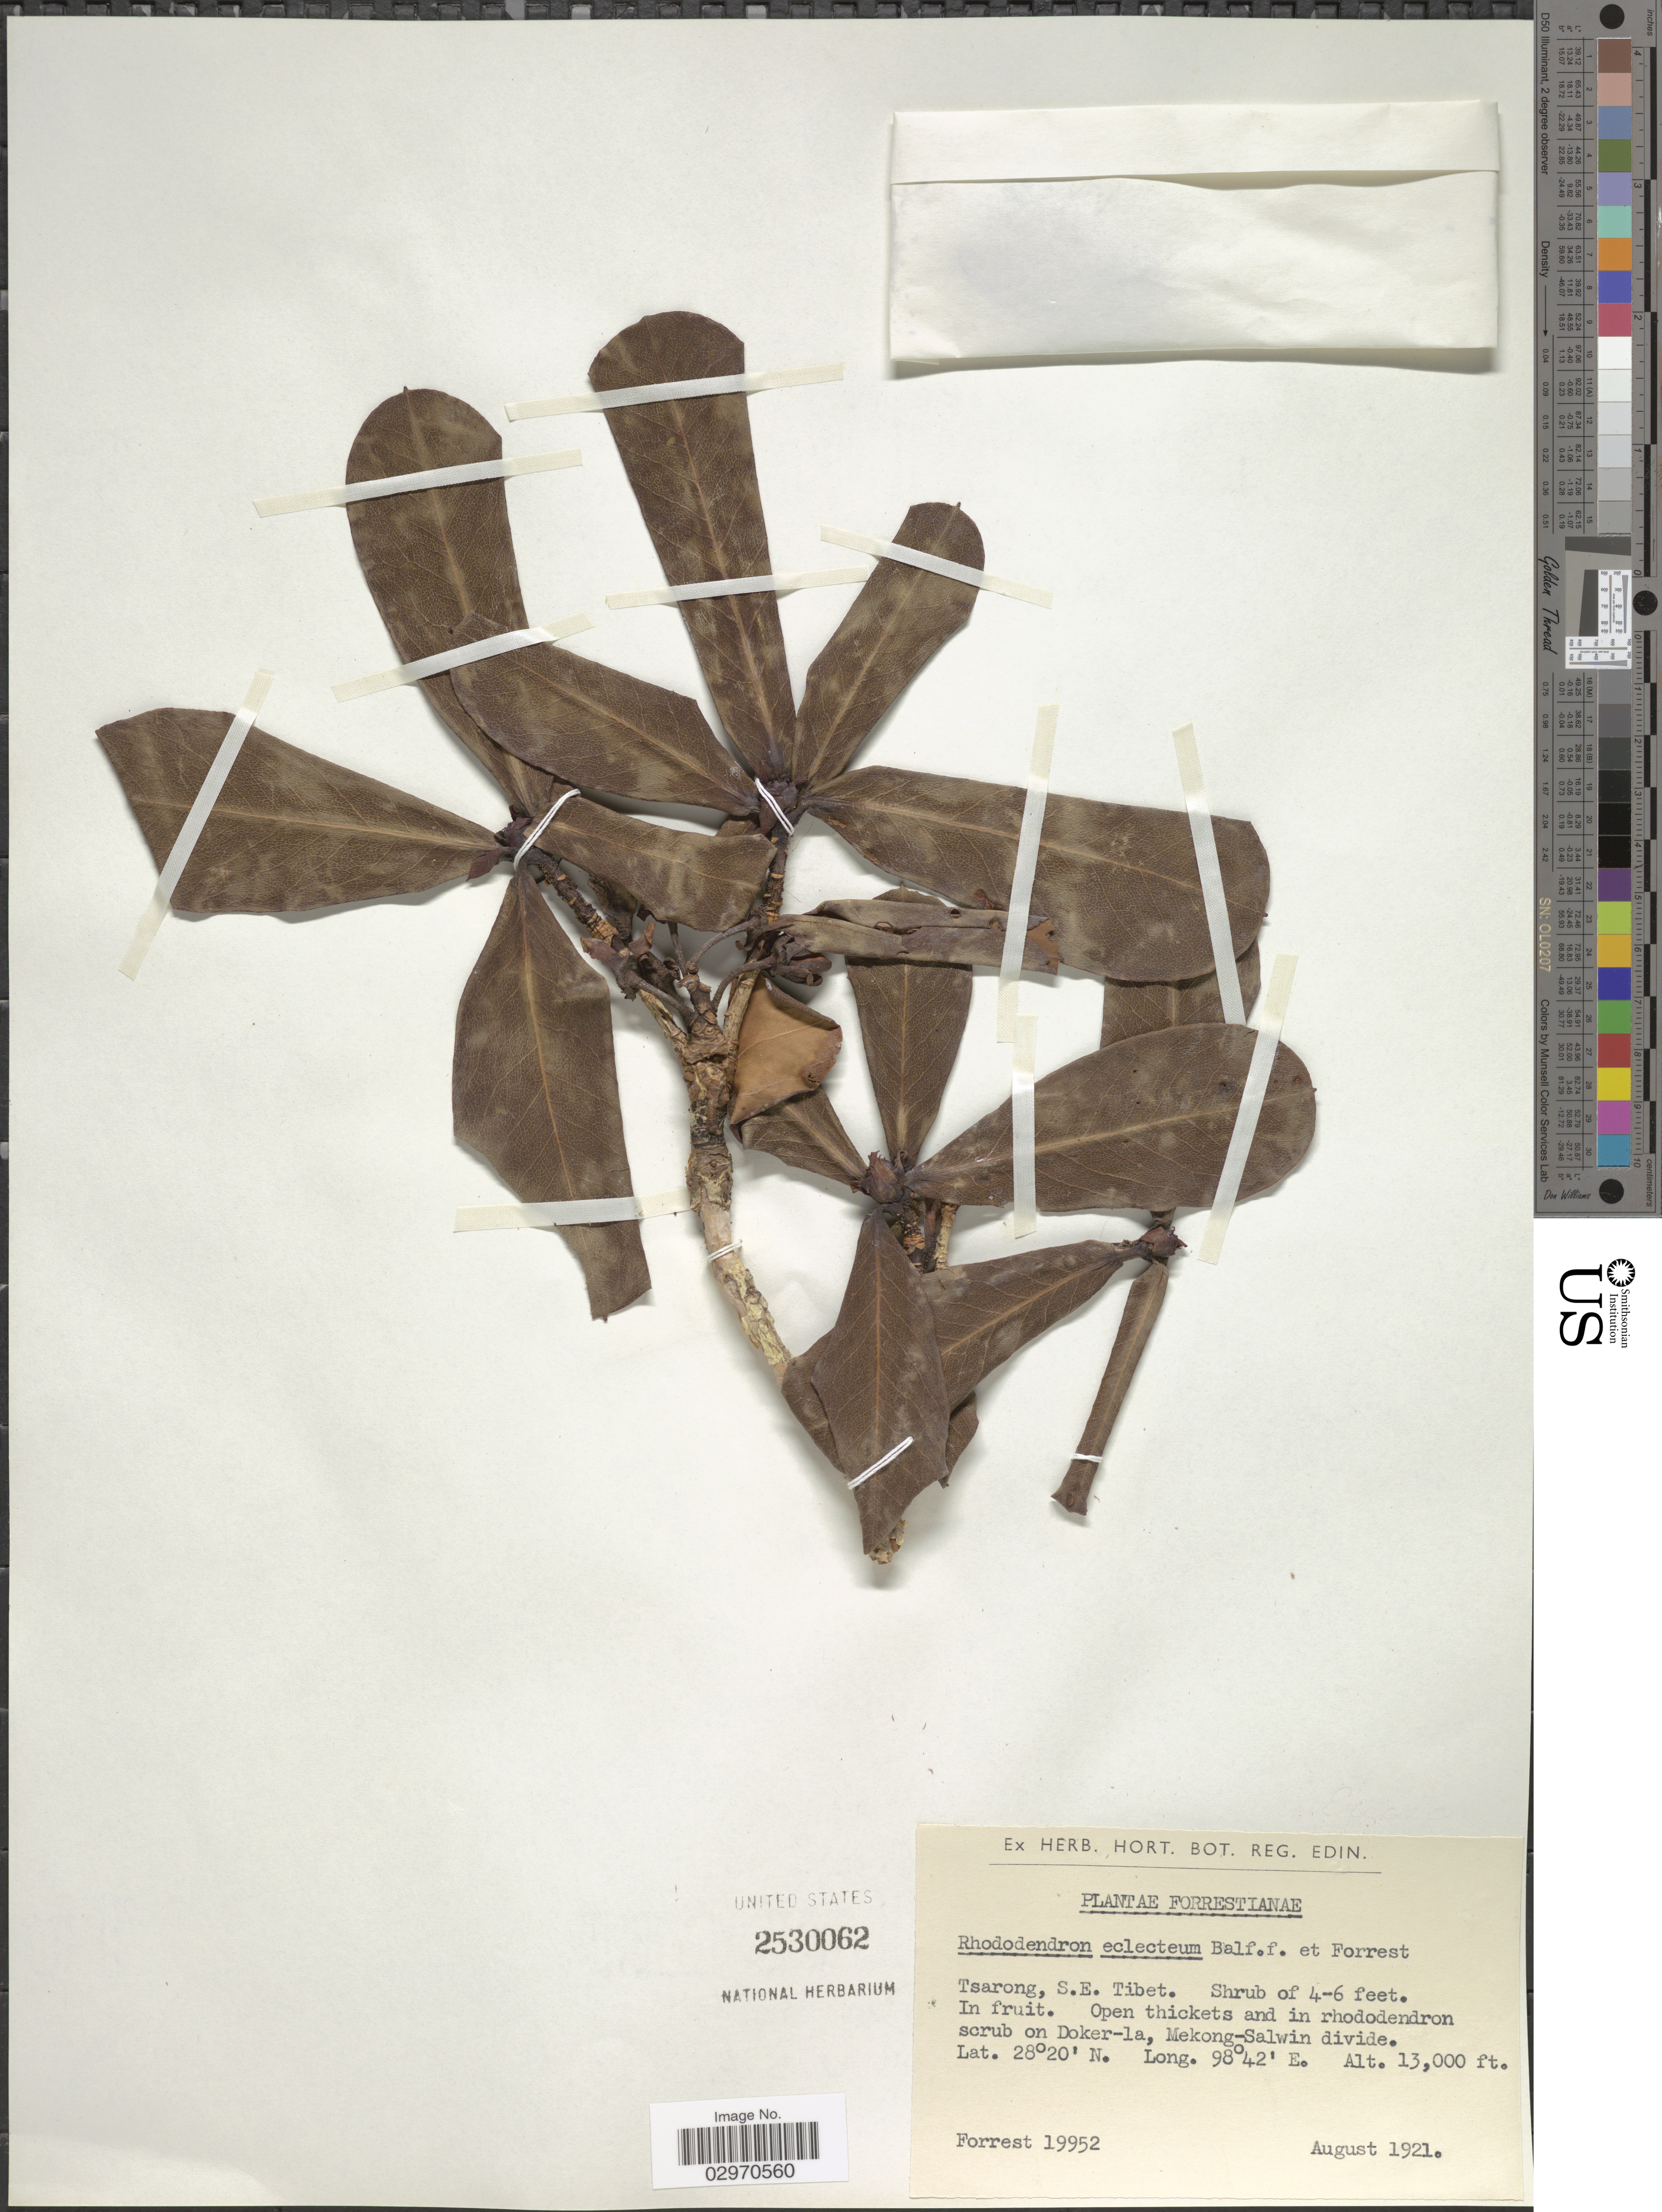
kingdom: Plantae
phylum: Tracheophyta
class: Magnoliopsida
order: Ericales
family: Ericaceae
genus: Rhododendron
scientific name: Rhododendron eclecteum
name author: Balf. f. & Forrest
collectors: -. Forrest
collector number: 19952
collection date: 1921-08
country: China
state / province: Xizang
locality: Tsarong, S.E. Tibet. On Doker-la, Mekong-Salwin divide.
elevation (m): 3962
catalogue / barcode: US 2530062